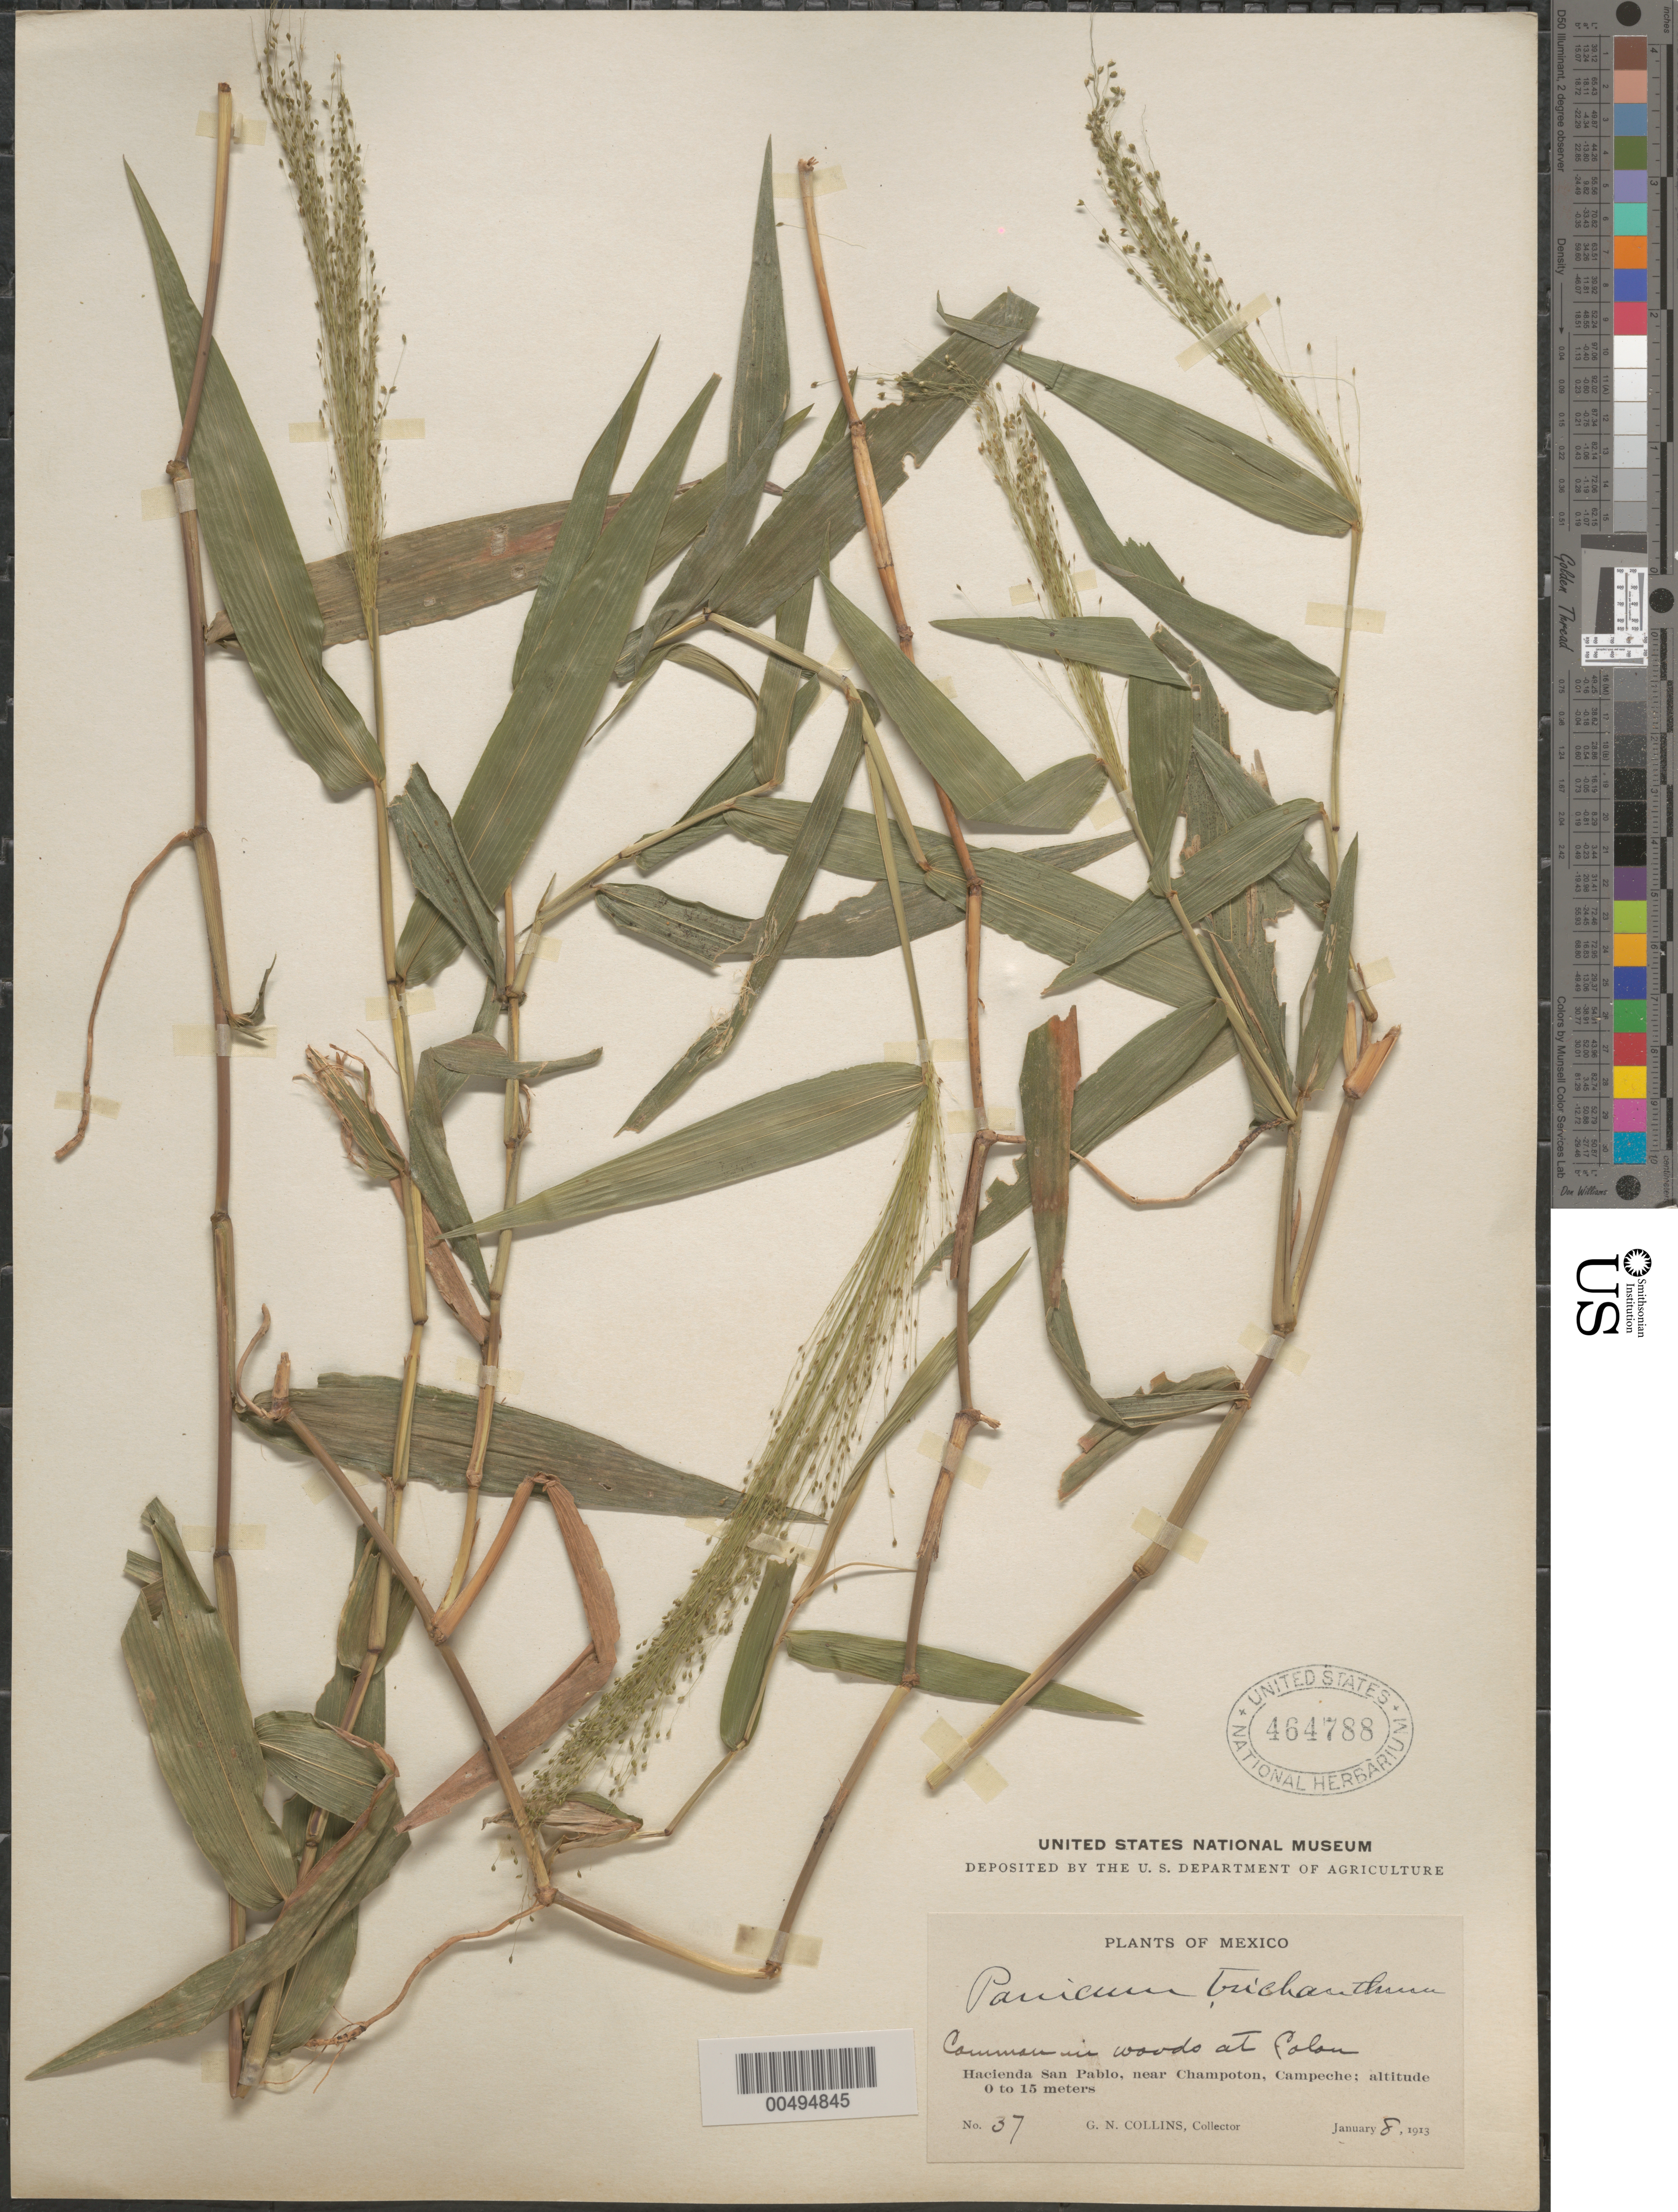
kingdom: Plantae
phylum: Tracheophyta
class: Liliopsida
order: Poales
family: Poaceae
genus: Panicum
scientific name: Panicum bartlettii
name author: Swallen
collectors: G. Collins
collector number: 37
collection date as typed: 8 Jan 1913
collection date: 1913-01-08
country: Mexico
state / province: Chiapas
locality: At Colon, Hacienda San Pablo, near Champoton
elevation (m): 0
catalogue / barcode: US 464788